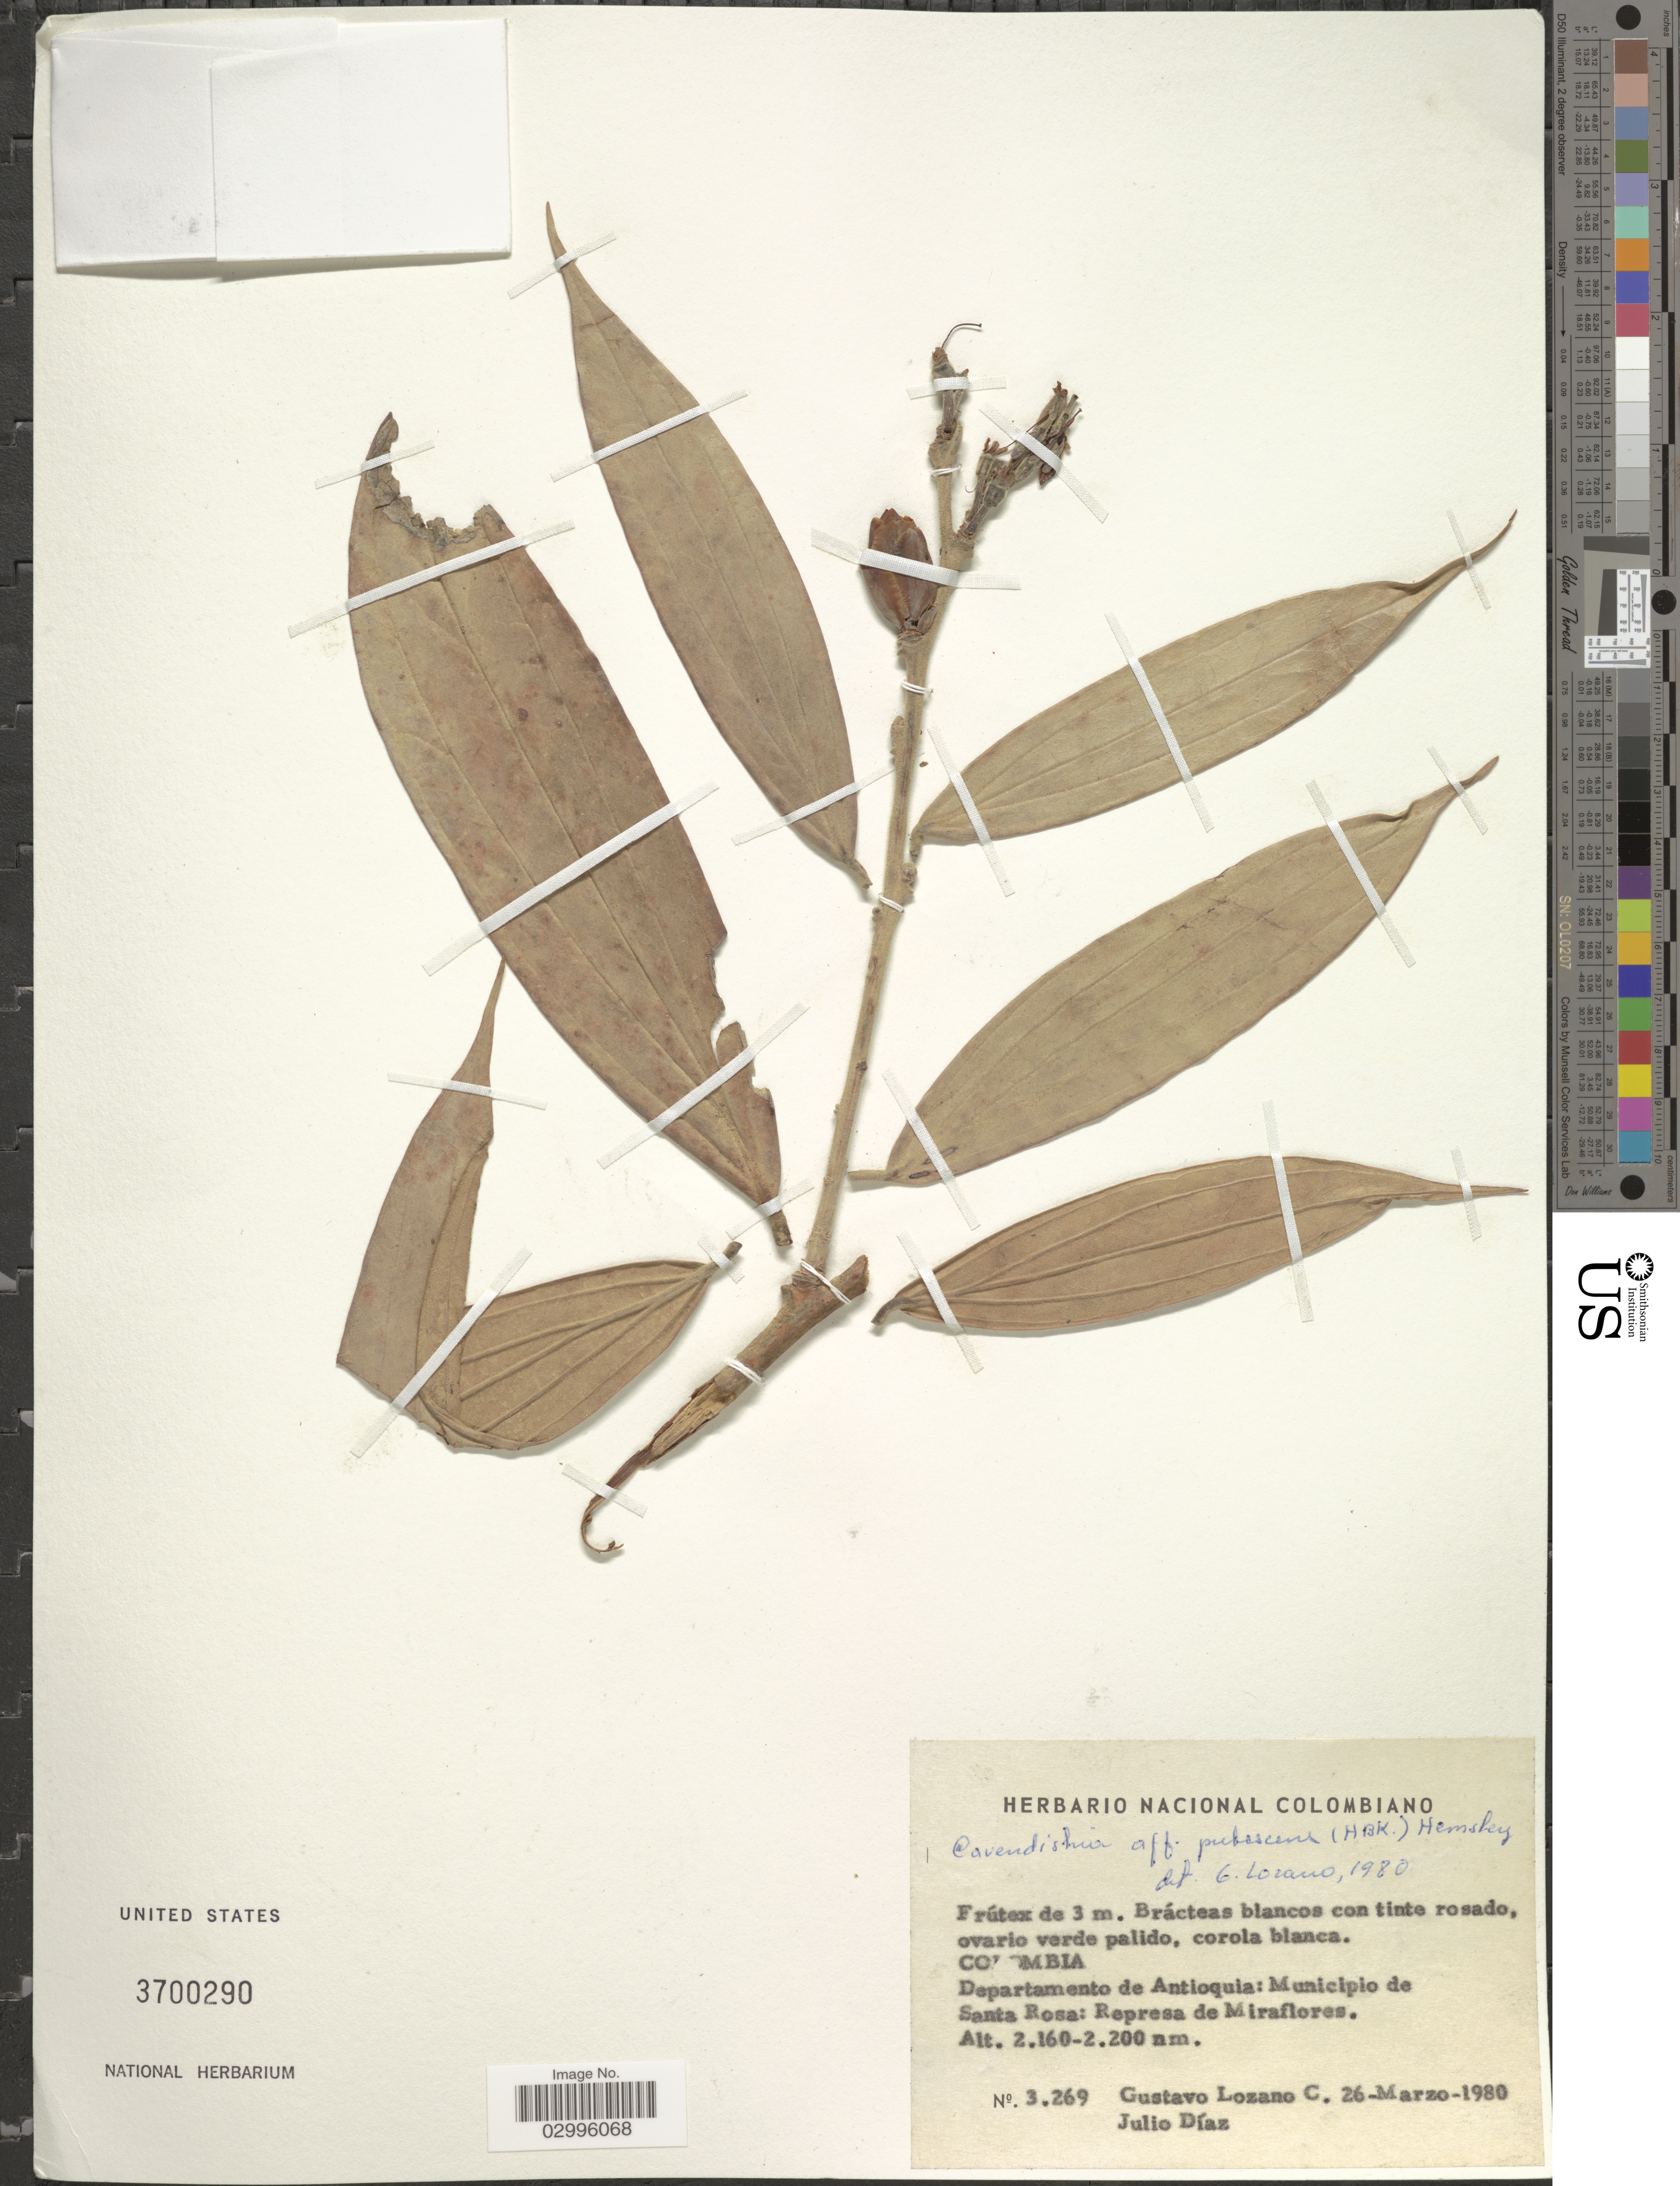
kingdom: Plantae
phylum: Tracheophyta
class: Magnoliopsida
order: Ericales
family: Ericaceae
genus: Cavendishia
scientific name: Cavendishia pubescens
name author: (Kunth) Hemsl.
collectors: G. Lozano-Contreras & J. Diaz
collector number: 3269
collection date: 1980-03-26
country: Colombia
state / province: Antioquia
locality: Departamento de Antioquia: Municipio de Santa Rosa: Represa de Miraflores.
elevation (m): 2160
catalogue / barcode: US 3700290